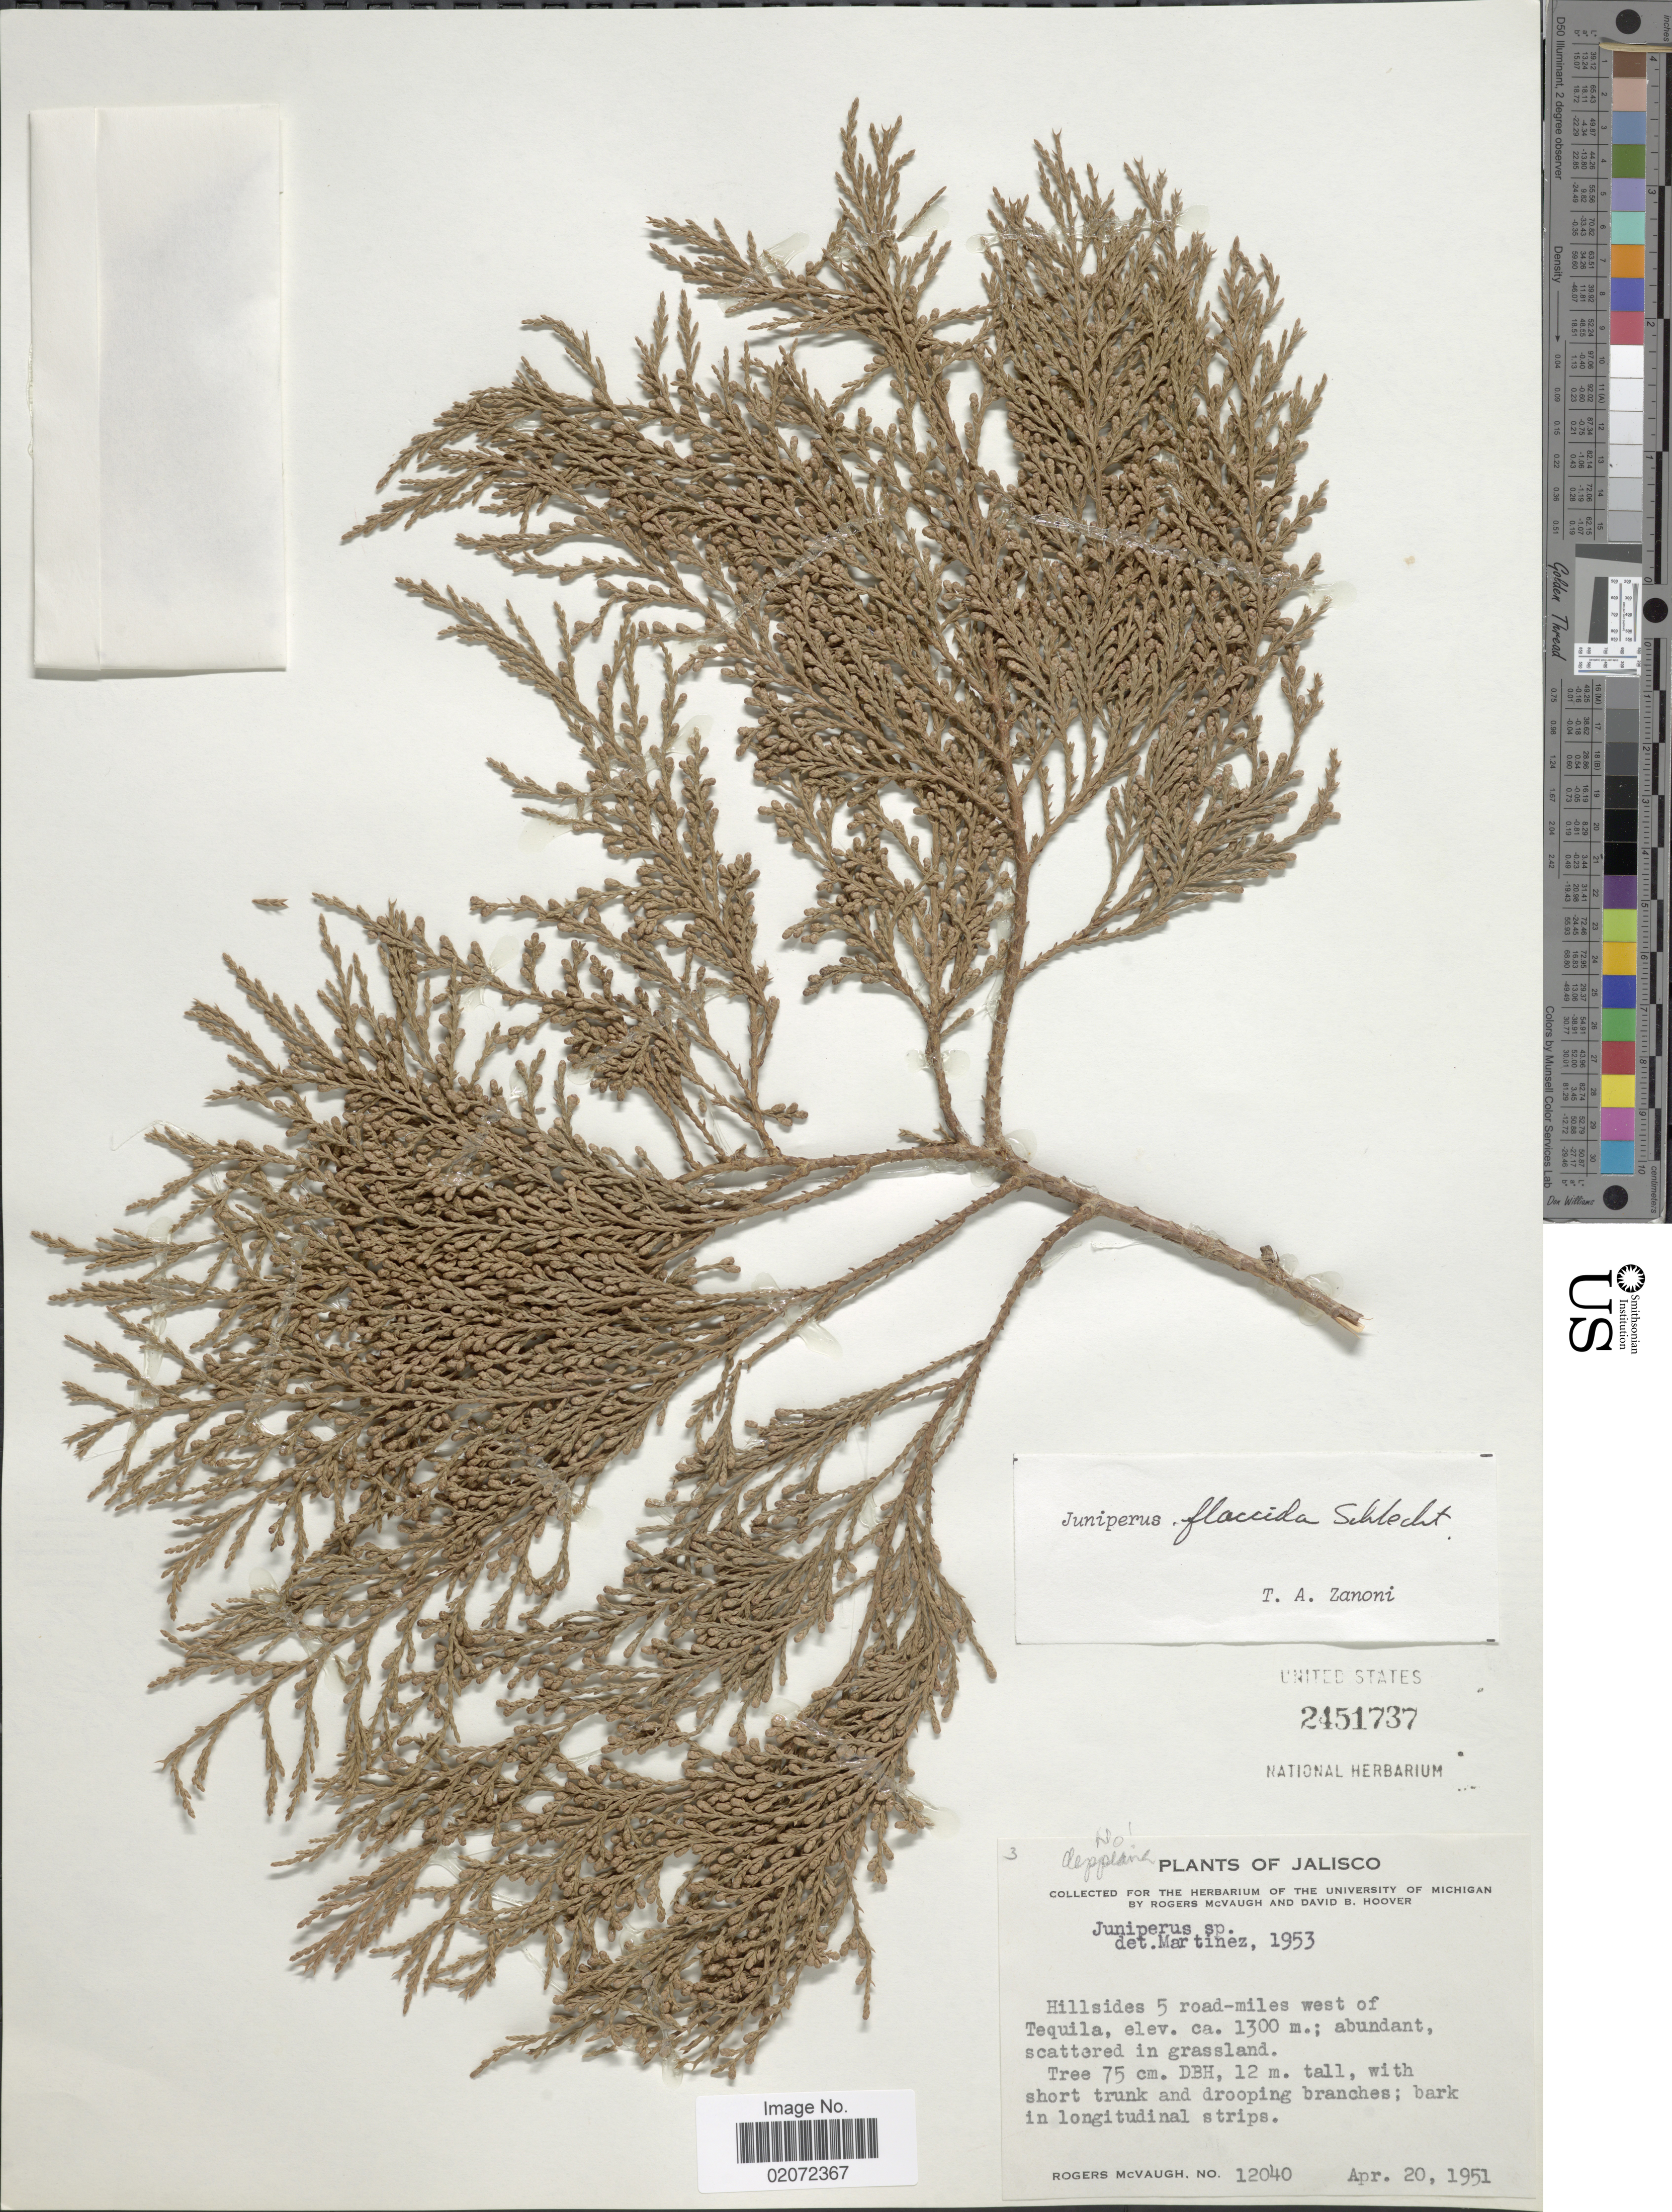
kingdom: Plantae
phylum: Tracheophyta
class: Pinopsida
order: Pinales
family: Cupressaceae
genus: Juniperus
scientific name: Juniperus flaccida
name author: Schltdl.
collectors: R. McVaugh & D. B. Hoover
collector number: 12040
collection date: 1951-04-20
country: Mexico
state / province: Jalisco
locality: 5 road-miles west of Tequila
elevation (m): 1300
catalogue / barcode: US 2451737